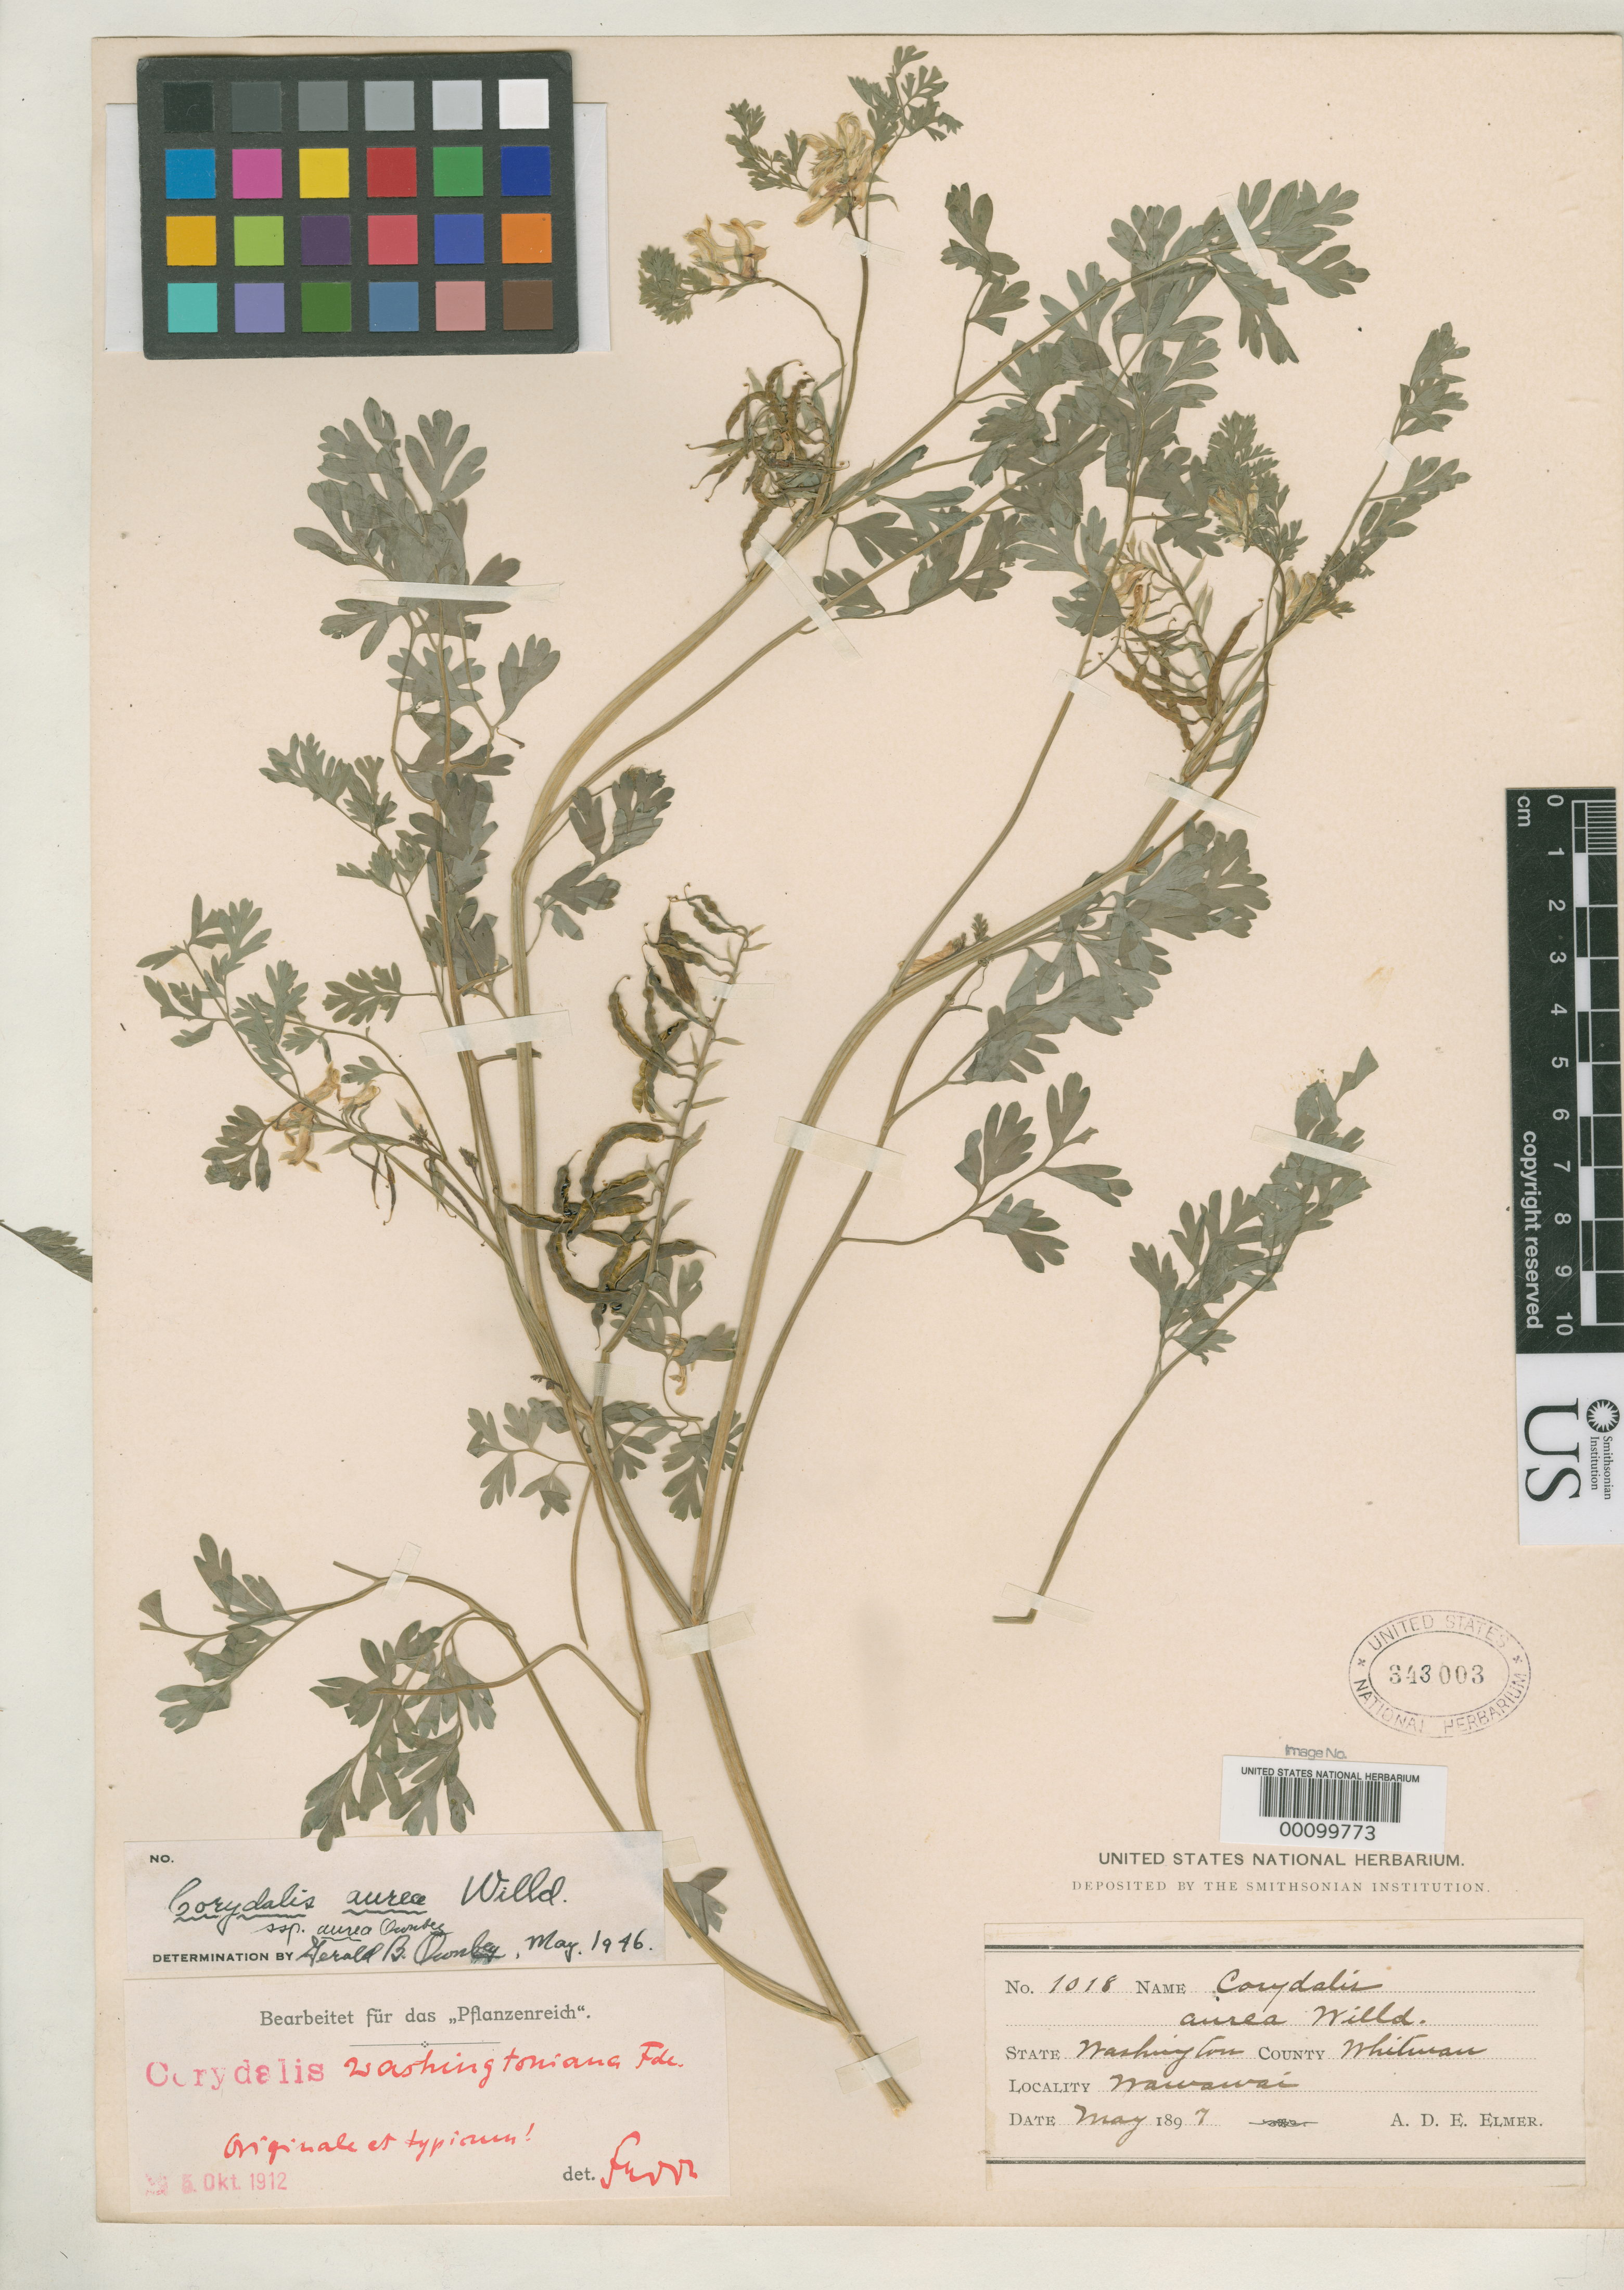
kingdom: Plantae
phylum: Tracheophyta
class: Magnoliopsida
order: Ranunculales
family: Papaveraceae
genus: Corydalis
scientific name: Corydalis washingtoniana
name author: Fedde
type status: Isotype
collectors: A. D. E. Elmer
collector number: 1018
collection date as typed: May 1899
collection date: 1899-05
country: United States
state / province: Washington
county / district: Whitman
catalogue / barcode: US 343003